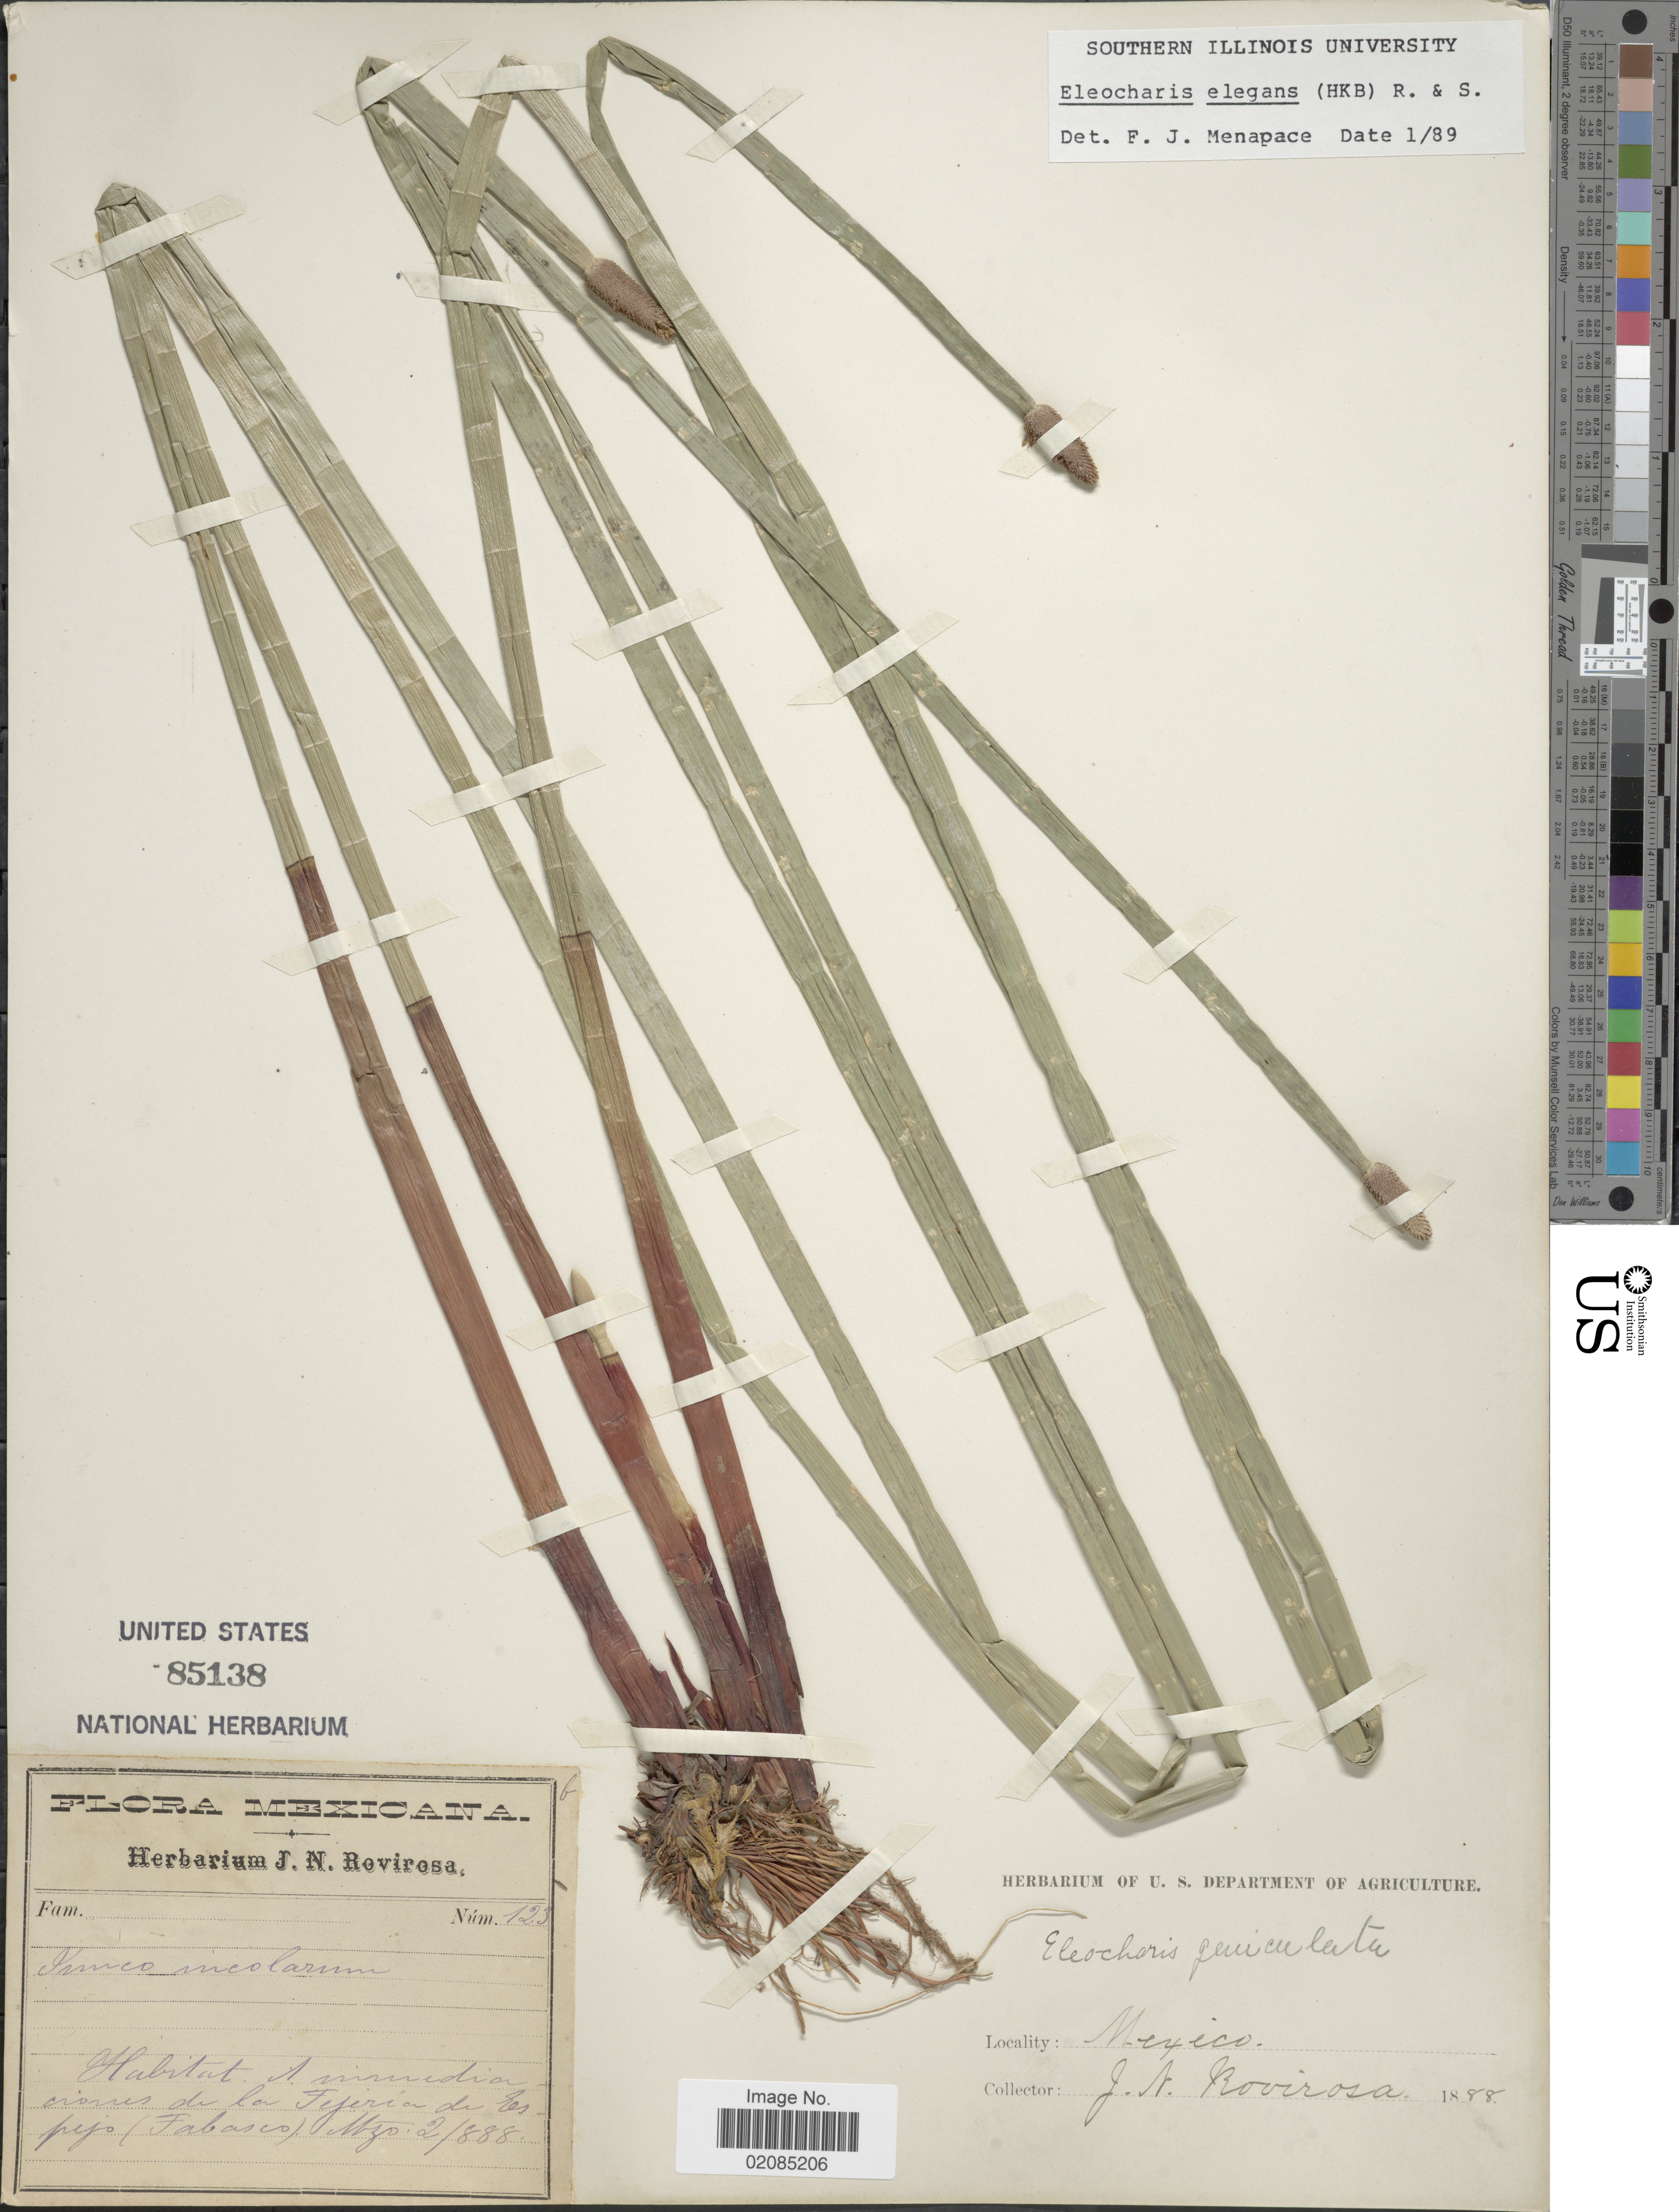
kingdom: Plantae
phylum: Tracheophyta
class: Liliopsida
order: Poales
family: Cyperaceae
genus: Eleocharis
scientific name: Eleocharis elegans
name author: (Kunth) Roem. & Schult.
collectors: J. N. Rovirosa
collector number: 123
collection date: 1888-03-02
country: Mexico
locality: El mirudia ciores de la Fejeria de les pejo (Tabasco)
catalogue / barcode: US 85138